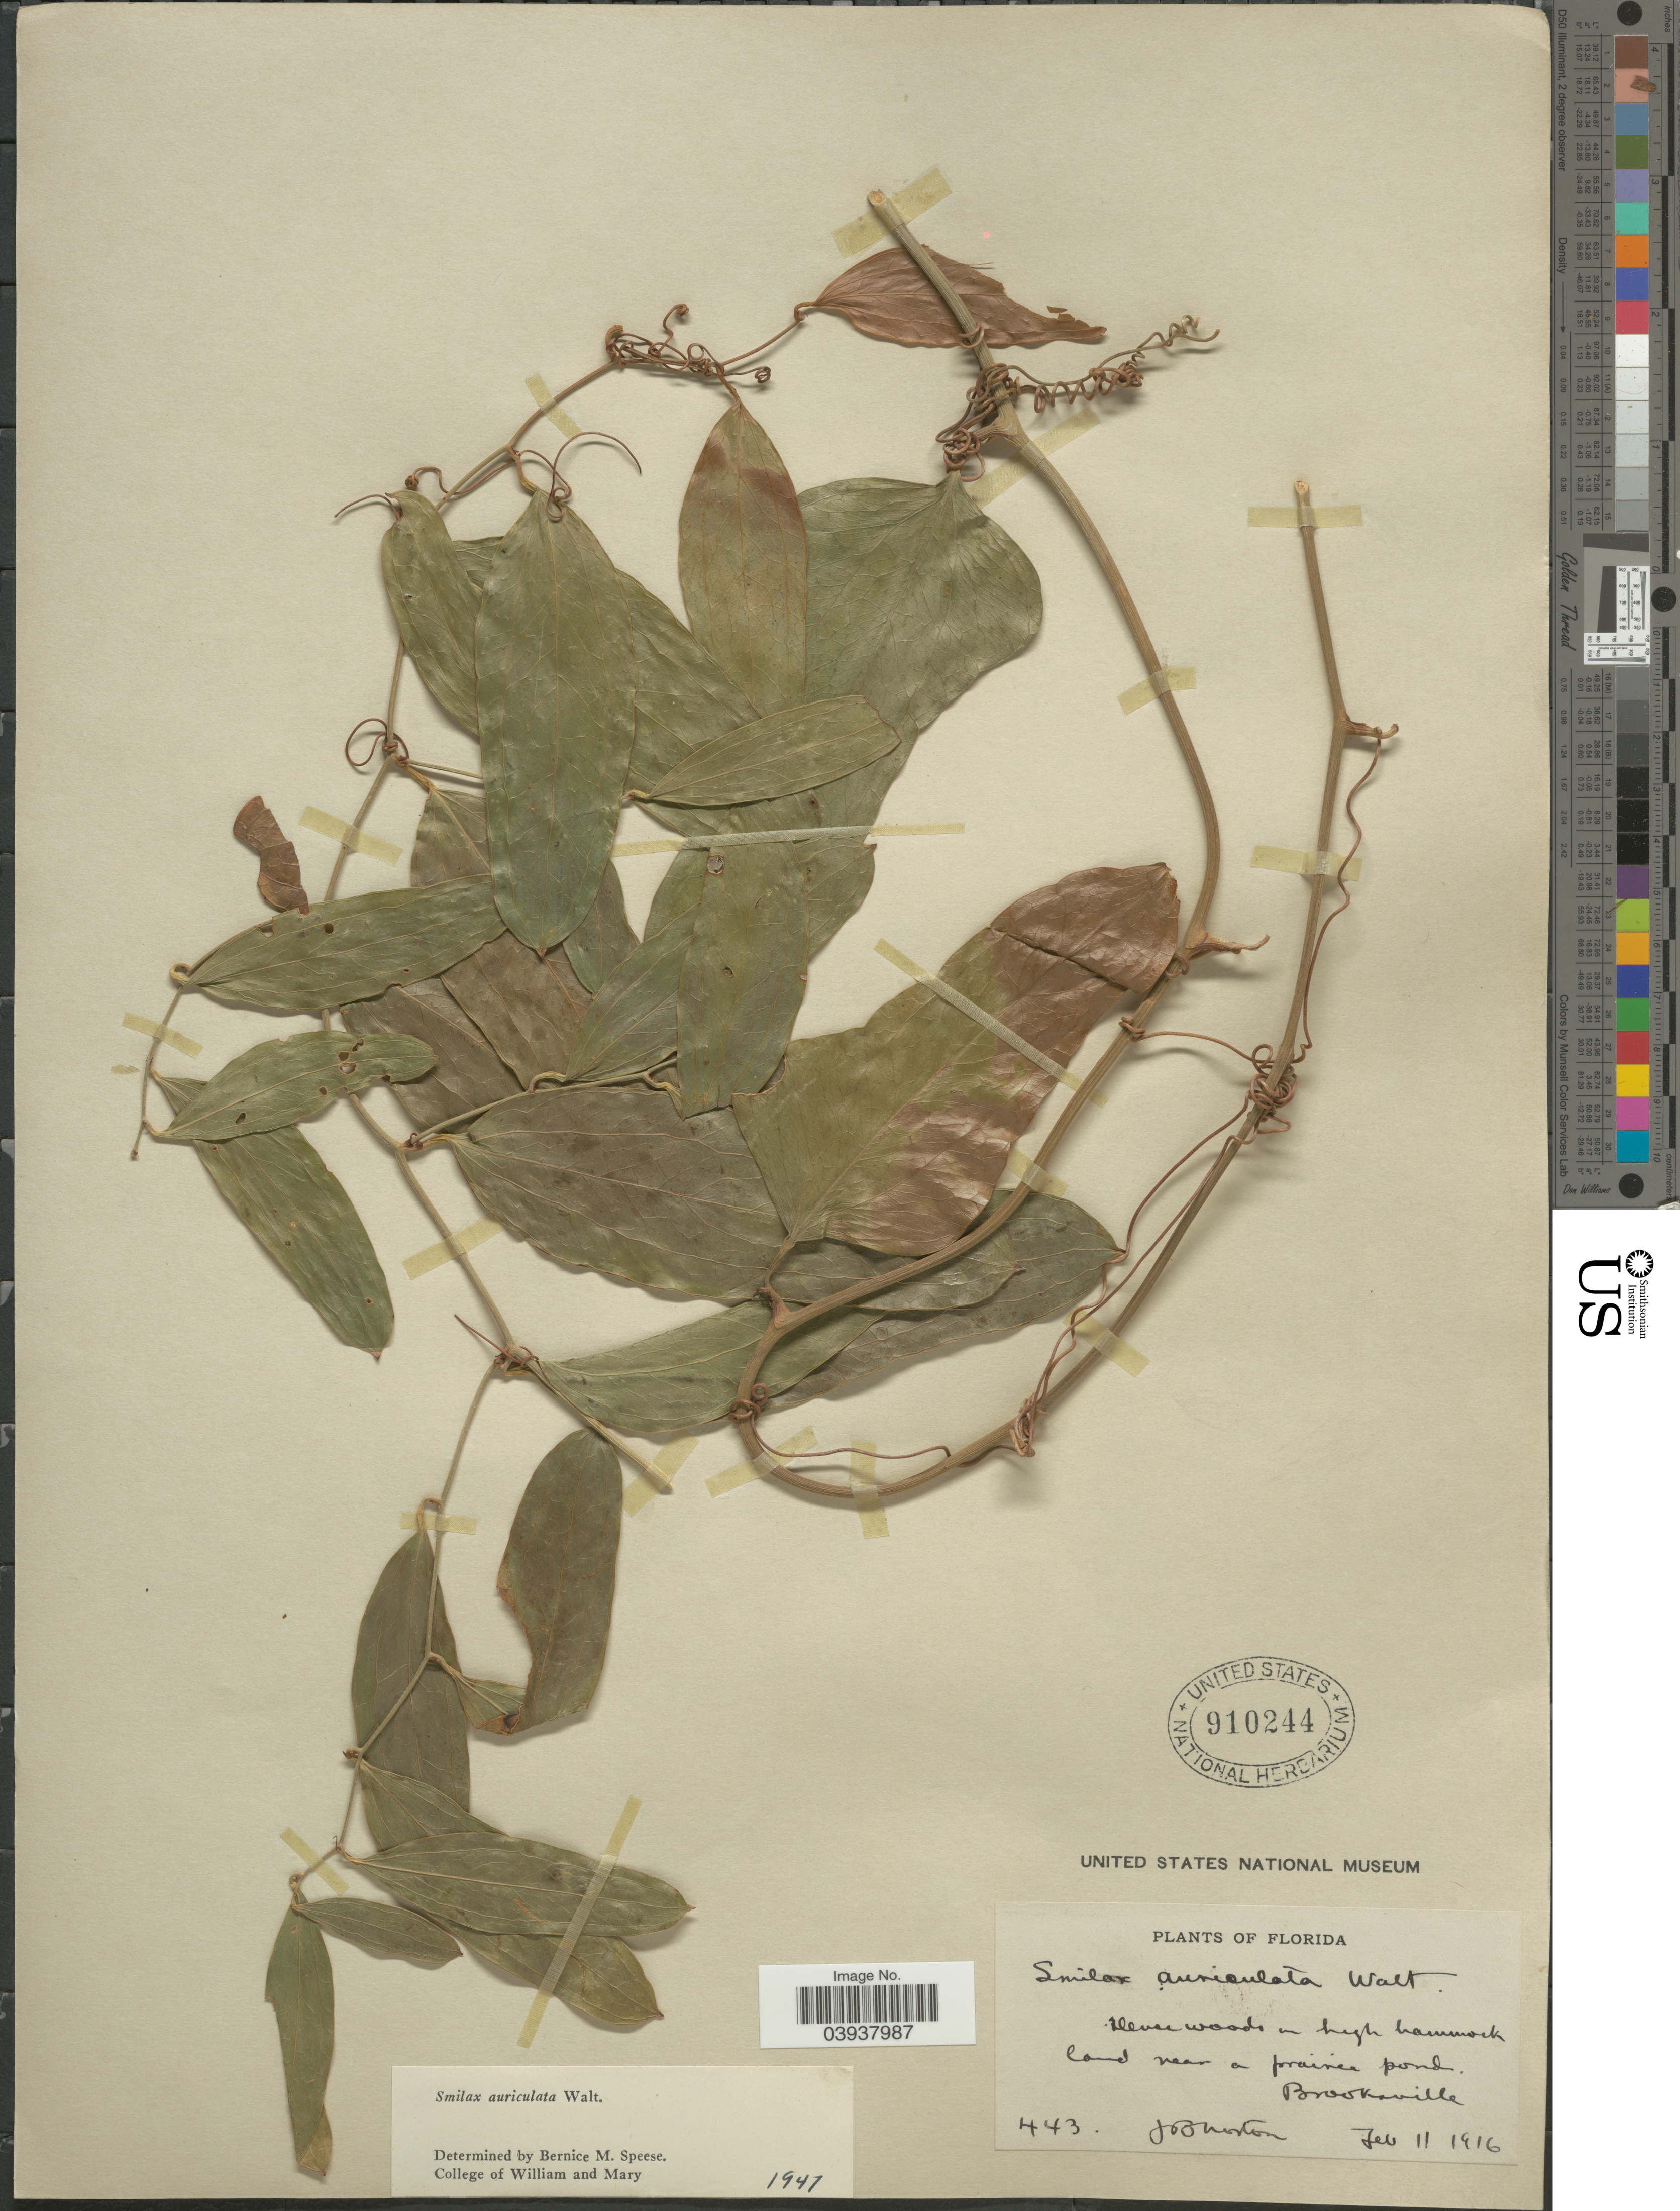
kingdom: Plantae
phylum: Tracheophyta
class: Liliopsida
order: Liliales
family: Smilacaceae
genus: Smilax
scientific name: Smilax auriculata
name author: Walter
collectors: J. B. Norton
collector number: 443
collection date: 1916-02-11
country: United States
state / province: Florida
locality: Brookville.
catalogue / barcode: US 910244